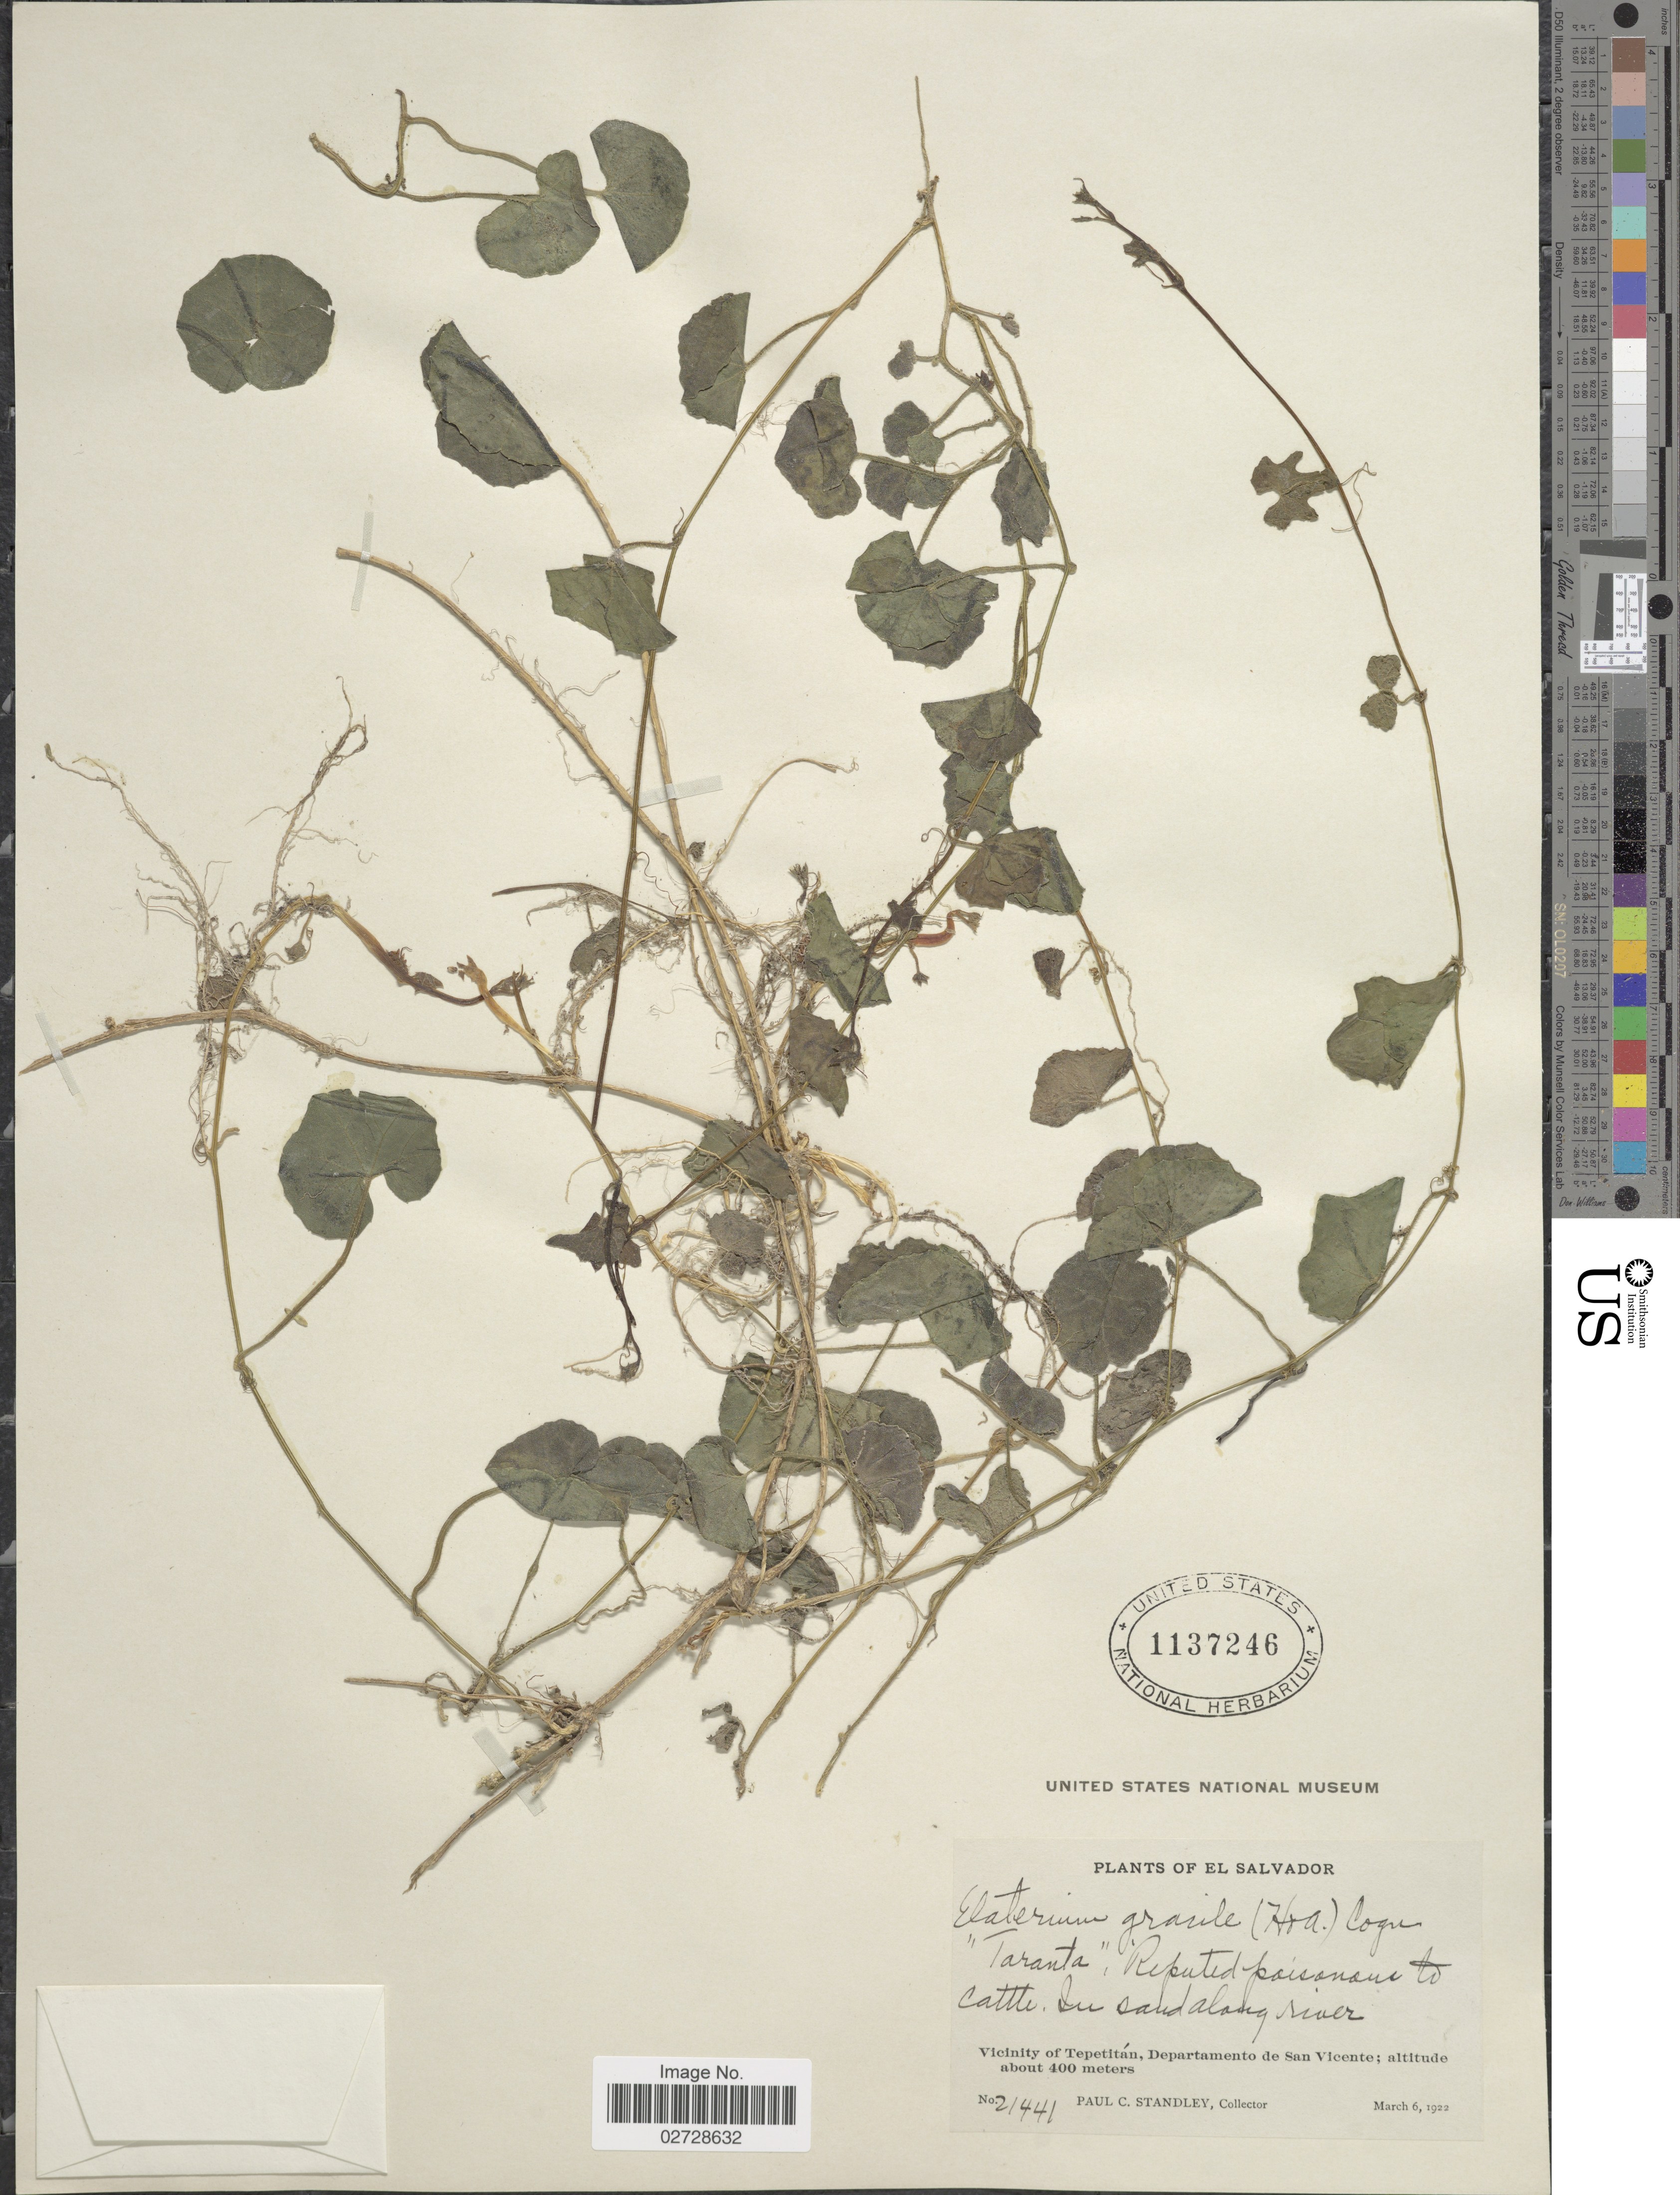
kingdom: Plantae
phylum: Tracheophyta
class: Magnoliopsida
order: Cucurbitales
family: Cucurbitaceae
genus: Cyclanthera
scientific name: Cyclanthera carthagenensis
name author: (Jacq.) H. Schaef. & S.S. Renner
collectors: P. C. Standley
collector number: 21441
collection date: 1922-03-06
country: El Salvador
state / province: San Vincente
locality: In sand along river, Vicinity of Tepetitan, Departamento de San Vicente.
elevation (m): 400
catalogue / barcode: US 1137246